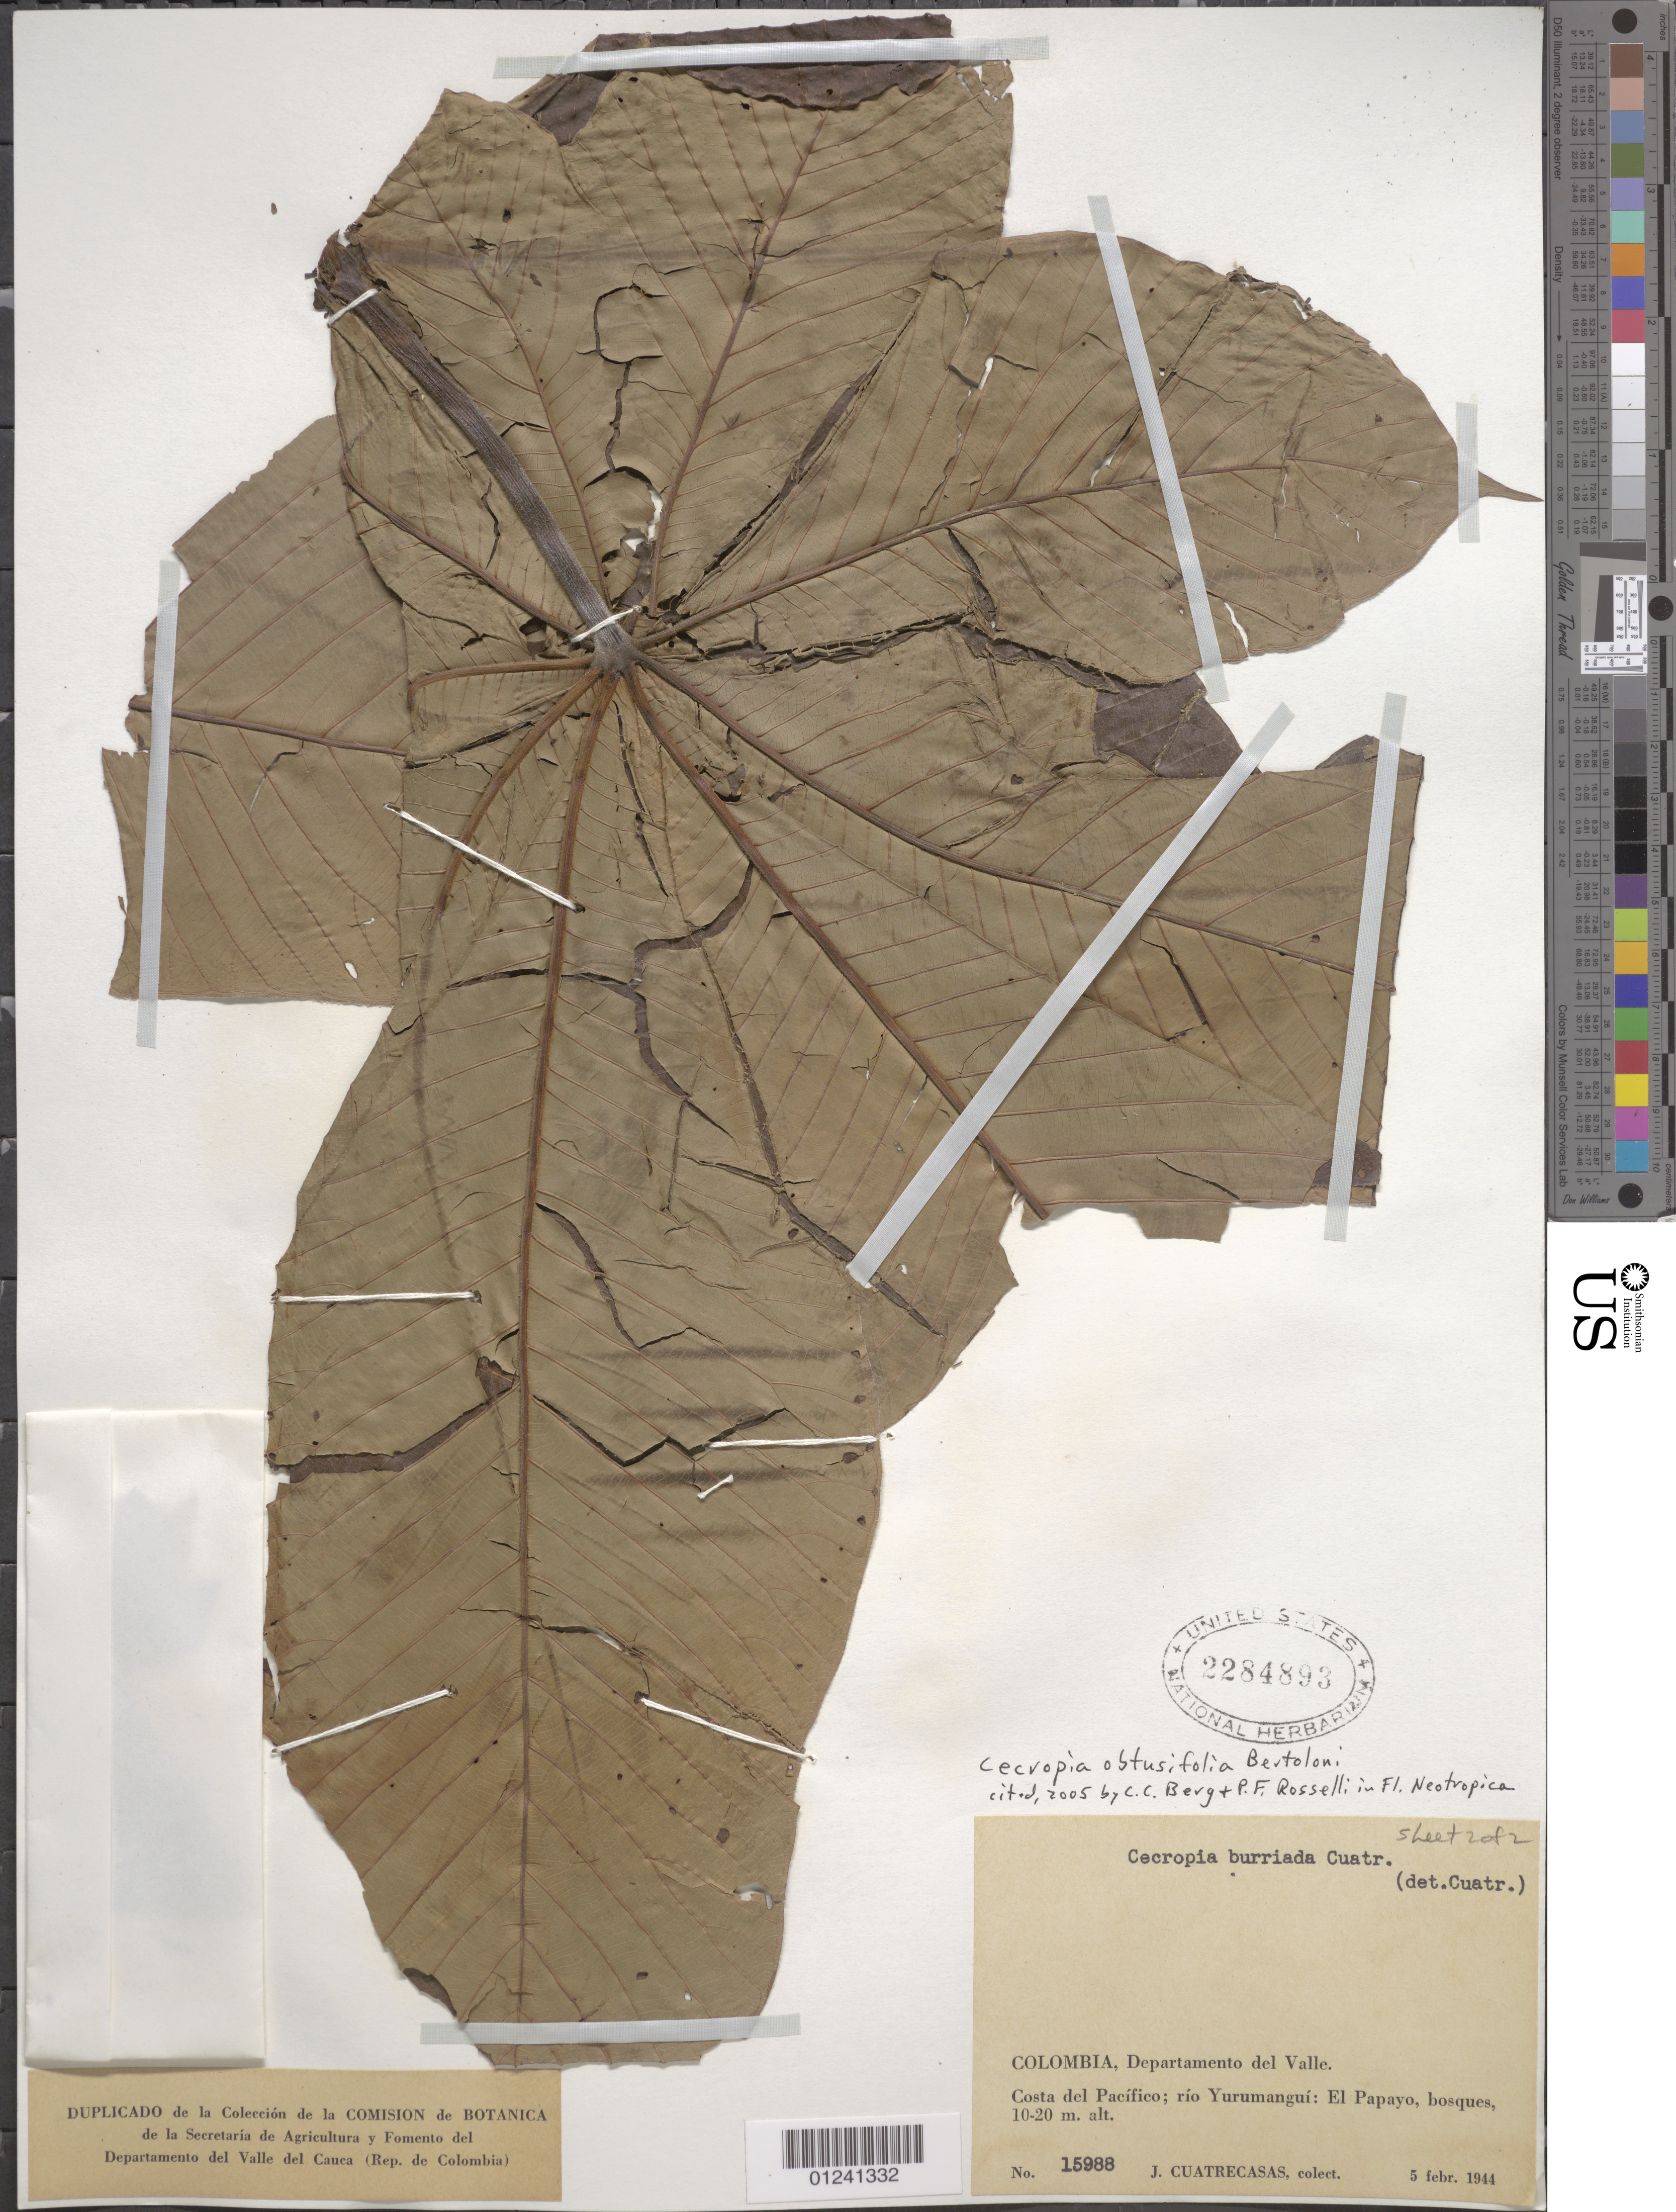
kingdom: Plantae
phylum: Tracheophyta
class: Magnoliopsida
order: Rosales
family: Urticaceae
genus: Cecropia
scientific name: Cecropia obtusifolia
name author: Bertol.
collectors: J. Cuatrecasas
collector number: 15988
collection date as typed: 05 Feb 1944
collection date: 1944-02-05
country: Colombia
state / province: Valle del Cauca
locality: Costa del Pacifico, Rio Yurumangui, El Papayo.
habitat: bosques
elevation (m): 10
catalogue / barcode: US 2284893